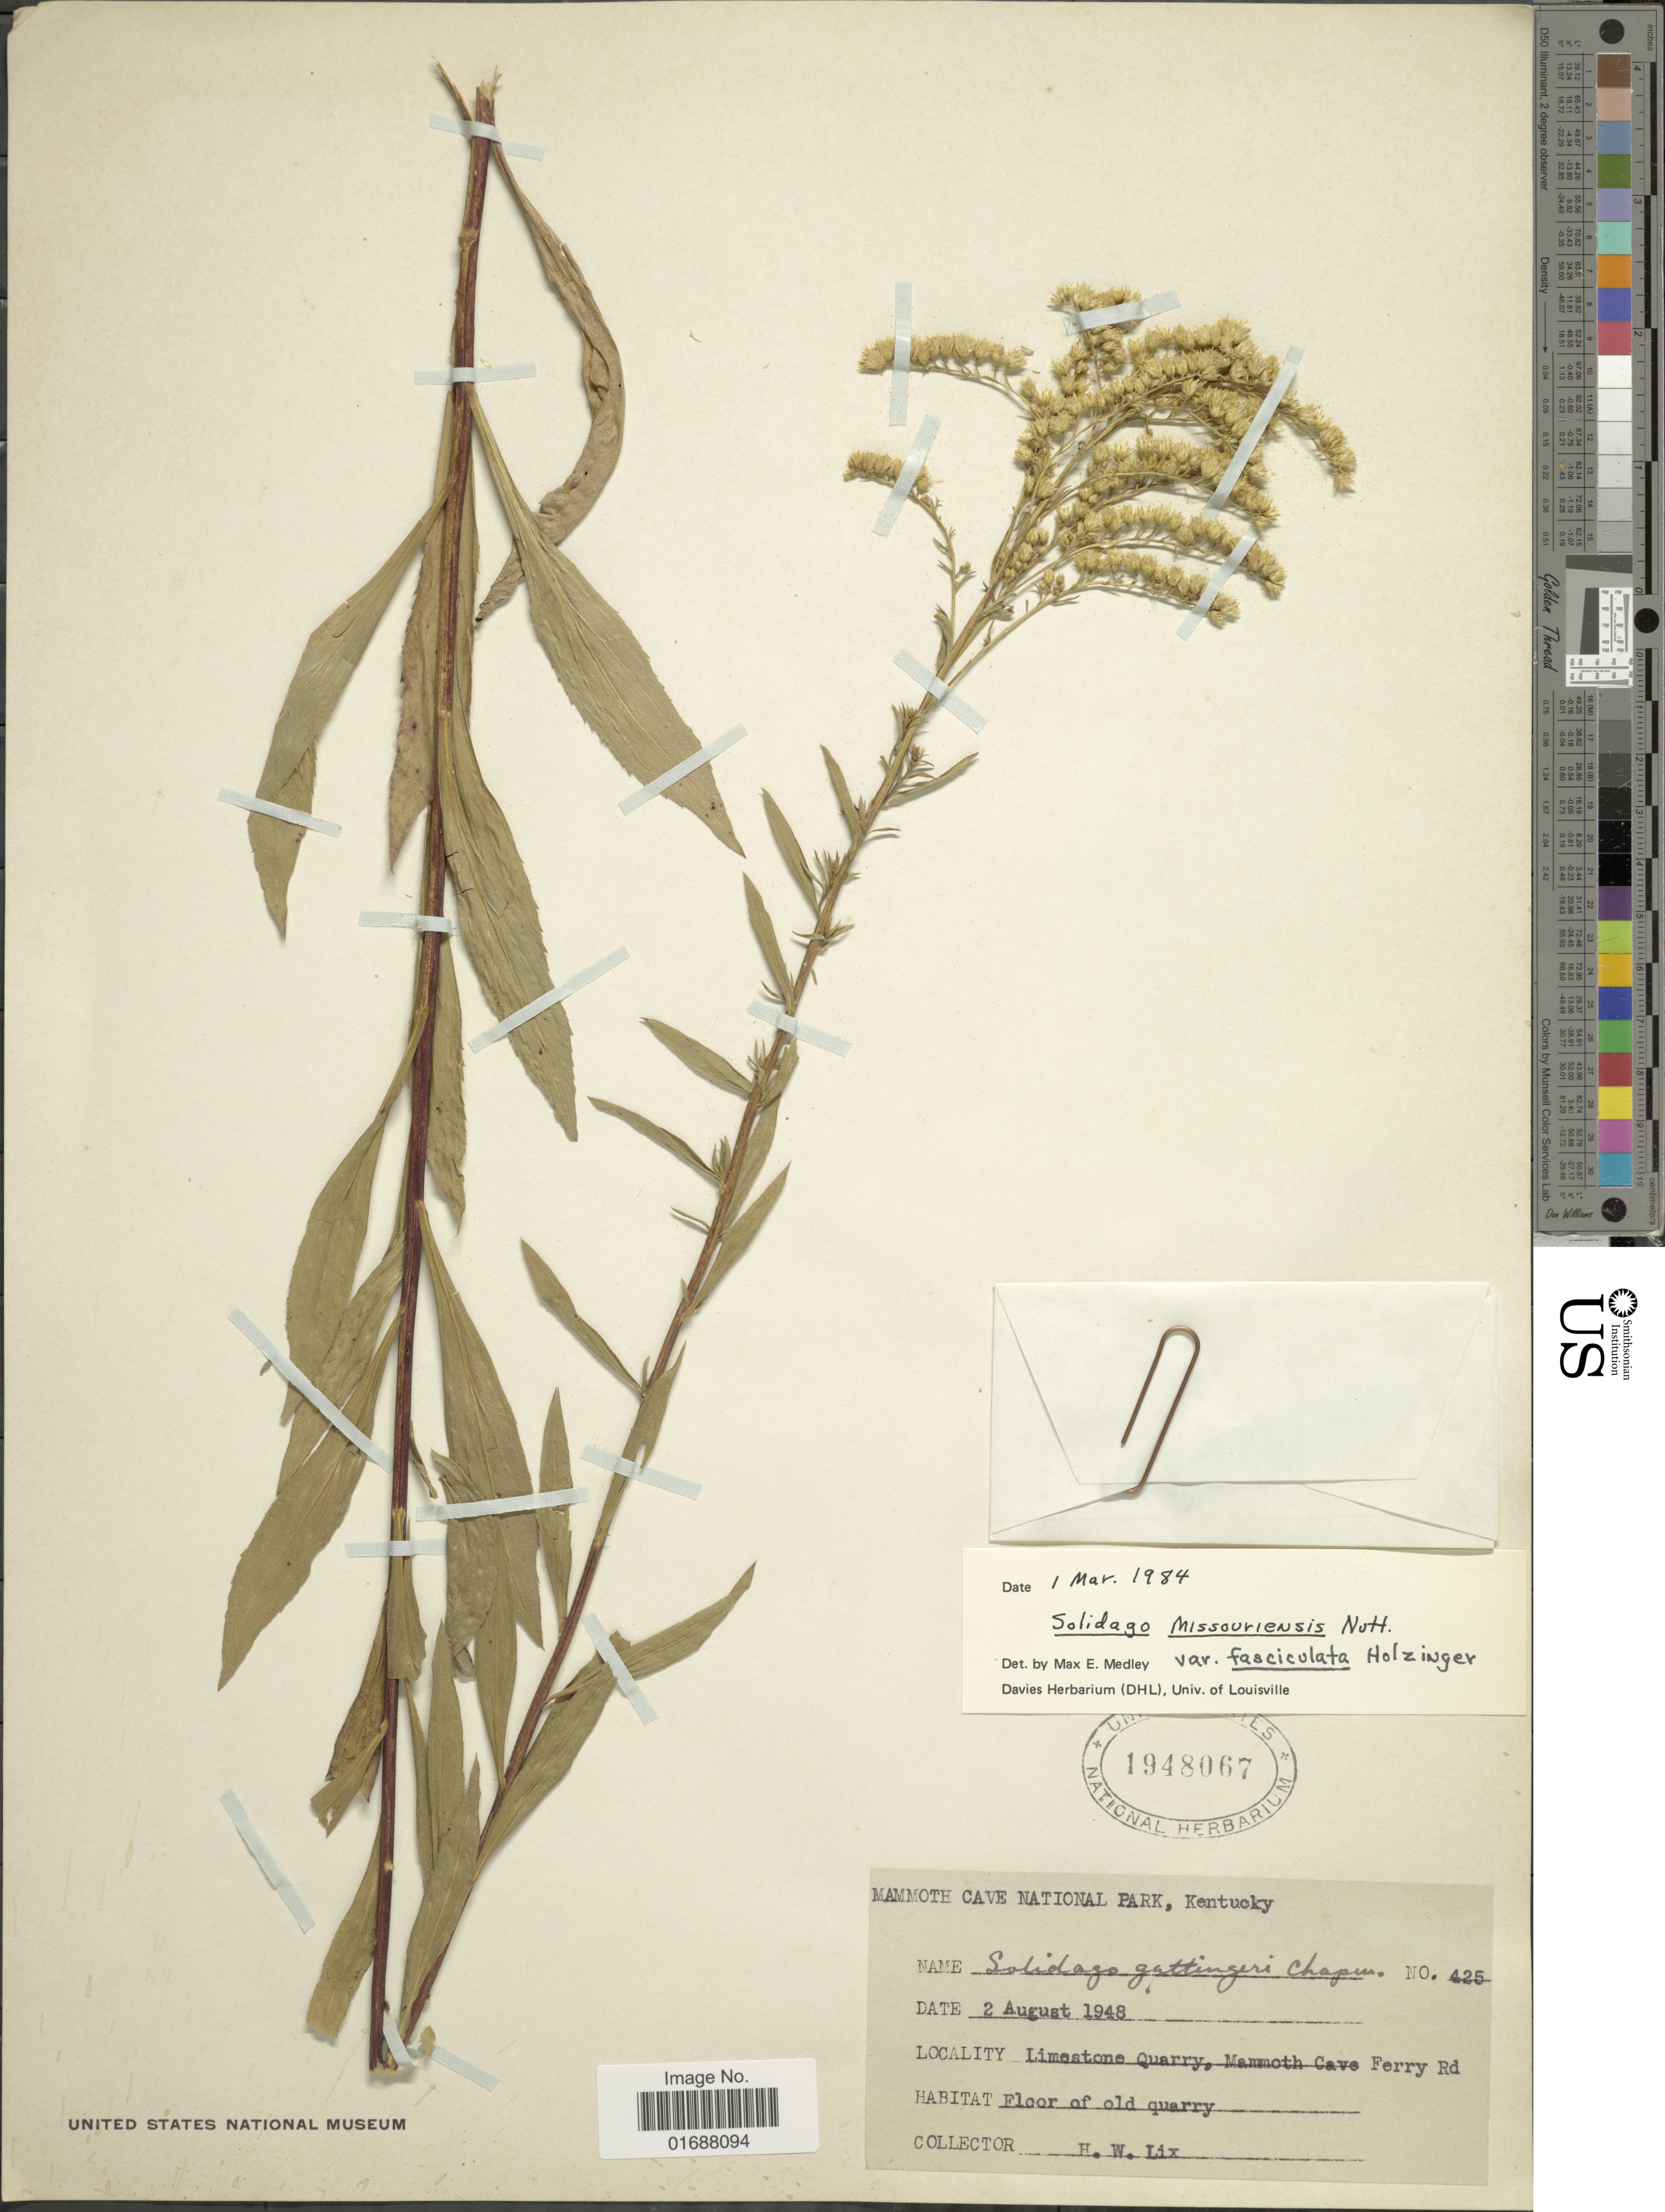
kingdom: Plantae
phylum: Tracheophyta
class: Magnoliopsida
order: Asterales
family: Asteraceae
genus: Solidago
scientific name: Solidago missouriensis var. fasciculata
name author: Holz.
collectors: H. W. Lix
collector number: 425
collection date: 1948-08-02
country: United States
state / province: Kentucky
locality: Mammoth Cave National Park, Kentucky. Limestone Quarry, Mammoth Cave Ferry Rd.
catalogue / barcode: US 1948067